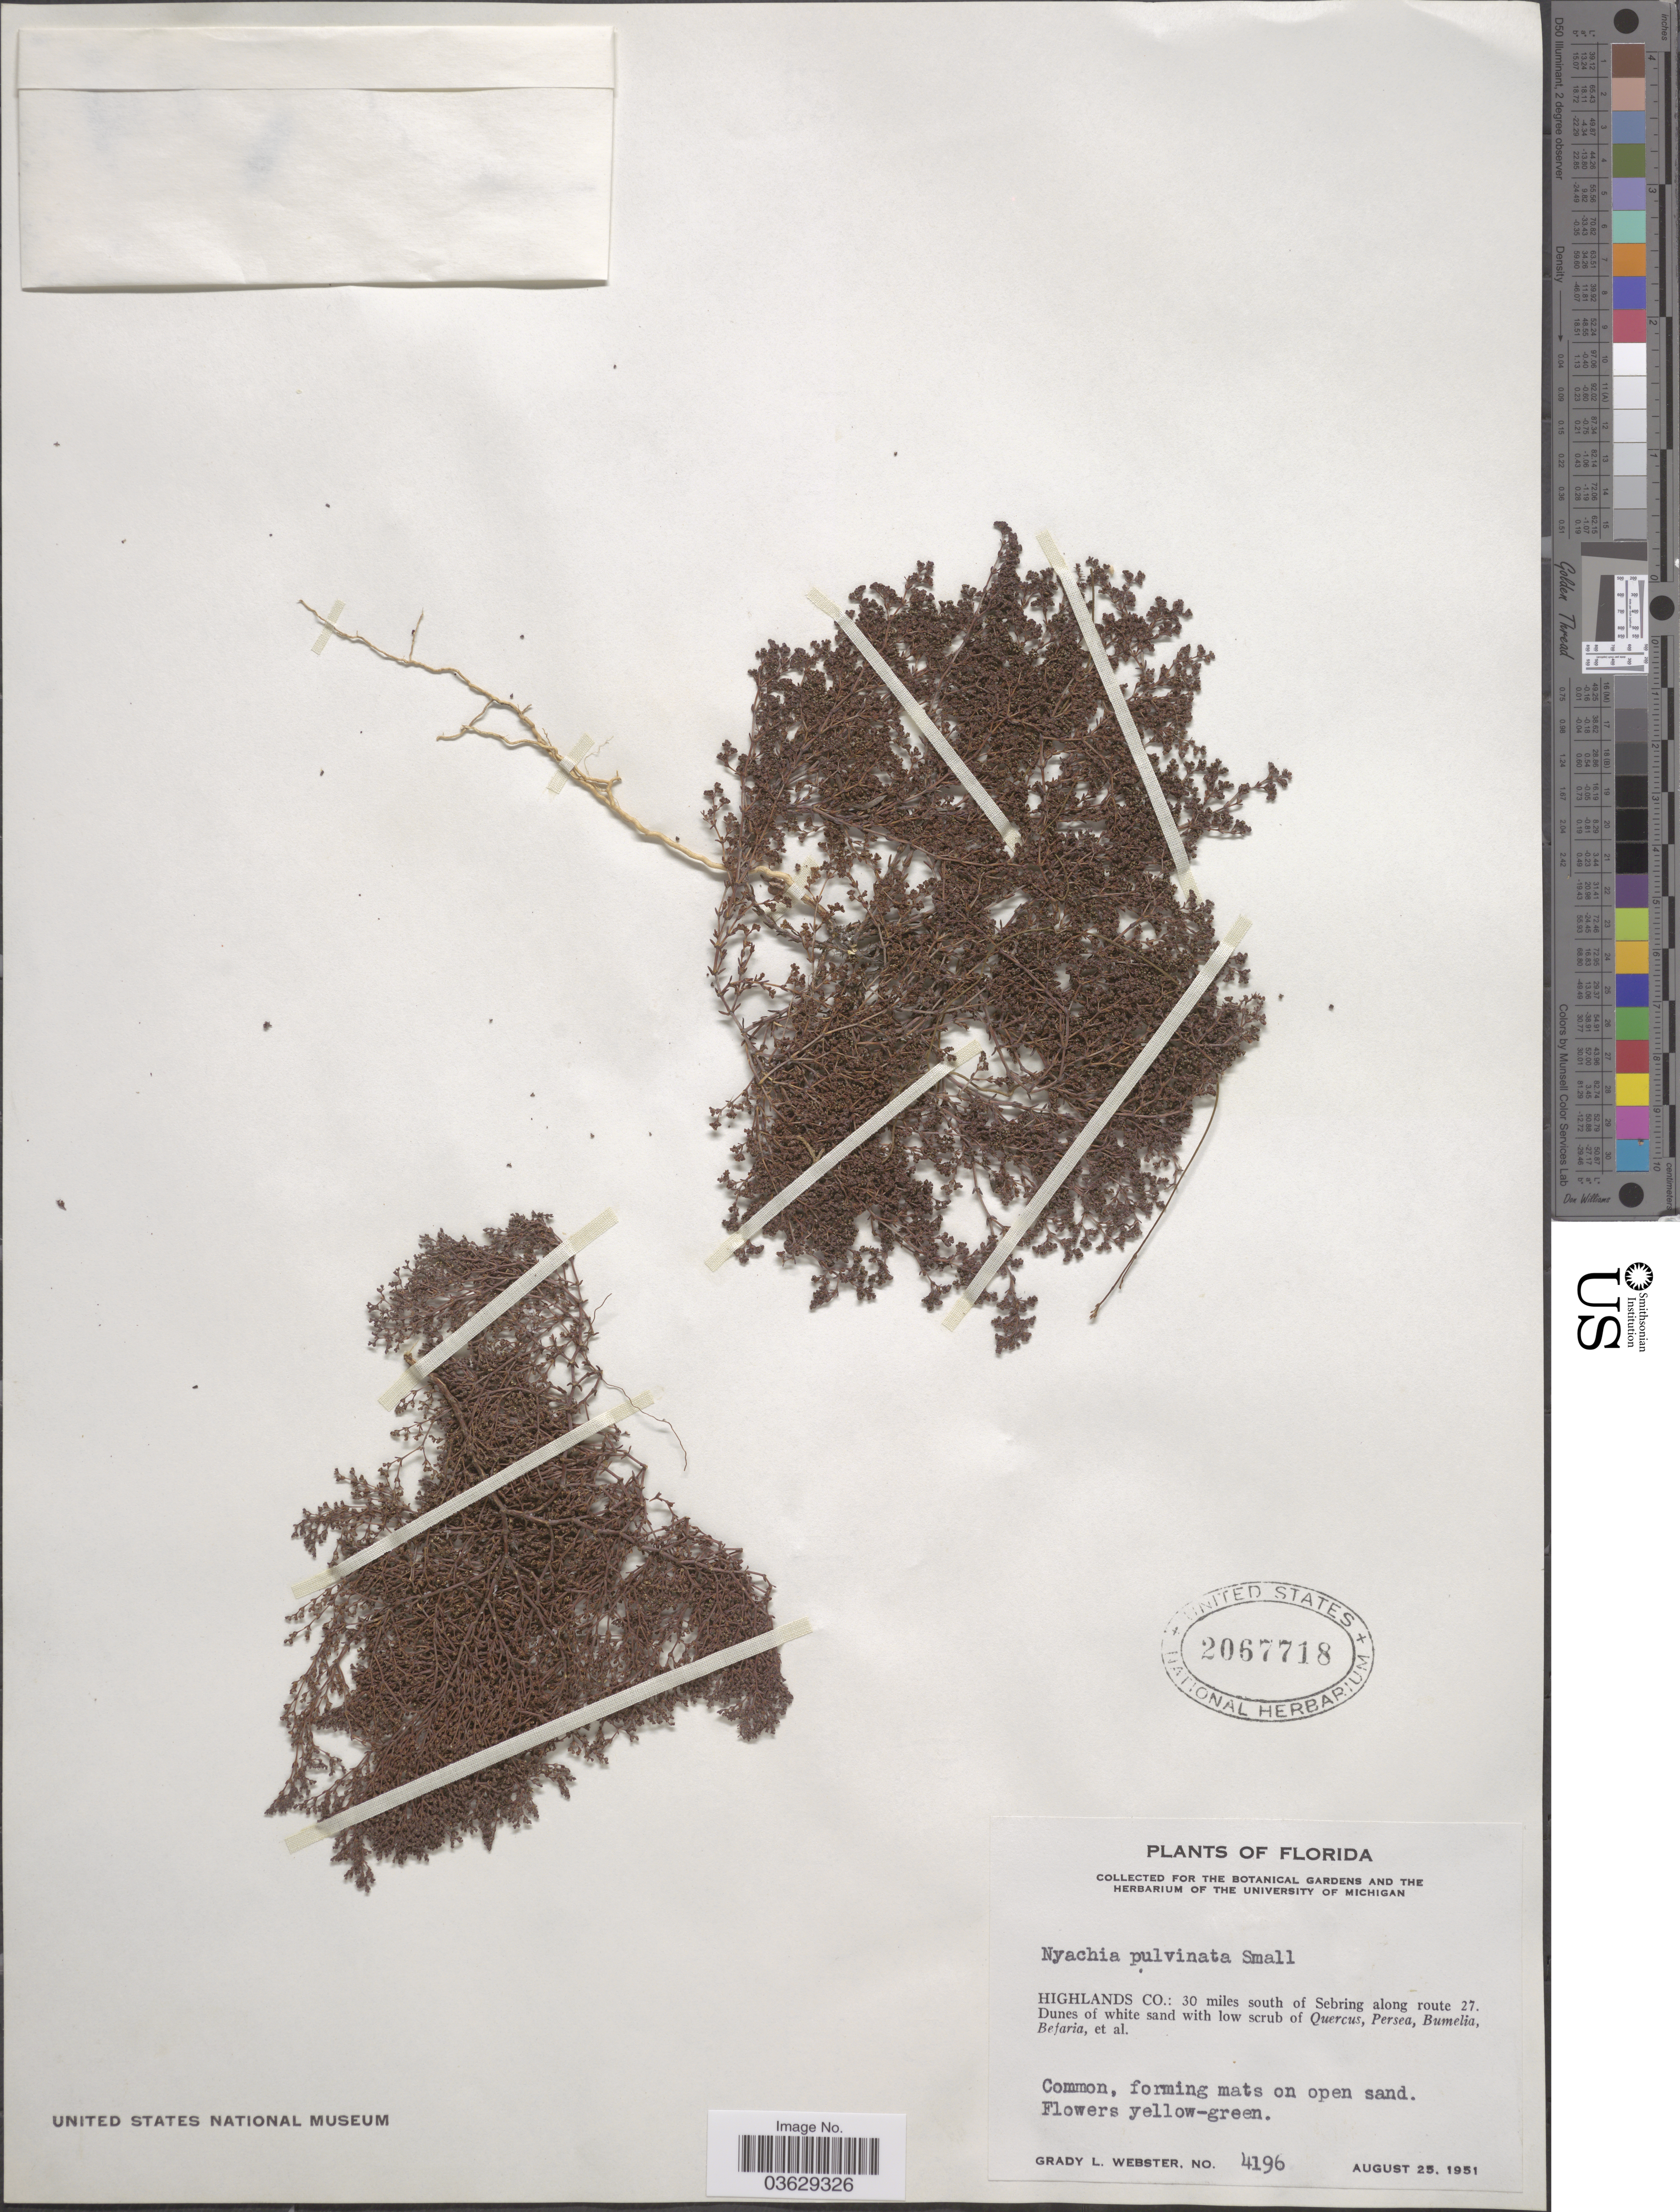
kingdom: Plantae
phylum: Tracheophyta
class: Magnoliopsida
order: Caryophyllales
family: Caryophyllaceae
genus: Paronychia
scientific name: Paronychia chartacea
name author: Fernald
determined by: Strong, Mark T., (BOT), Smithsonian Institution - National Museum of Natural History (UNITED STATES)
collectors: G. L. Webster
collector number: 4196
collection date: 1951-08-25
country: United States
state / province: Florida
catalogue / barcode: US 2067718